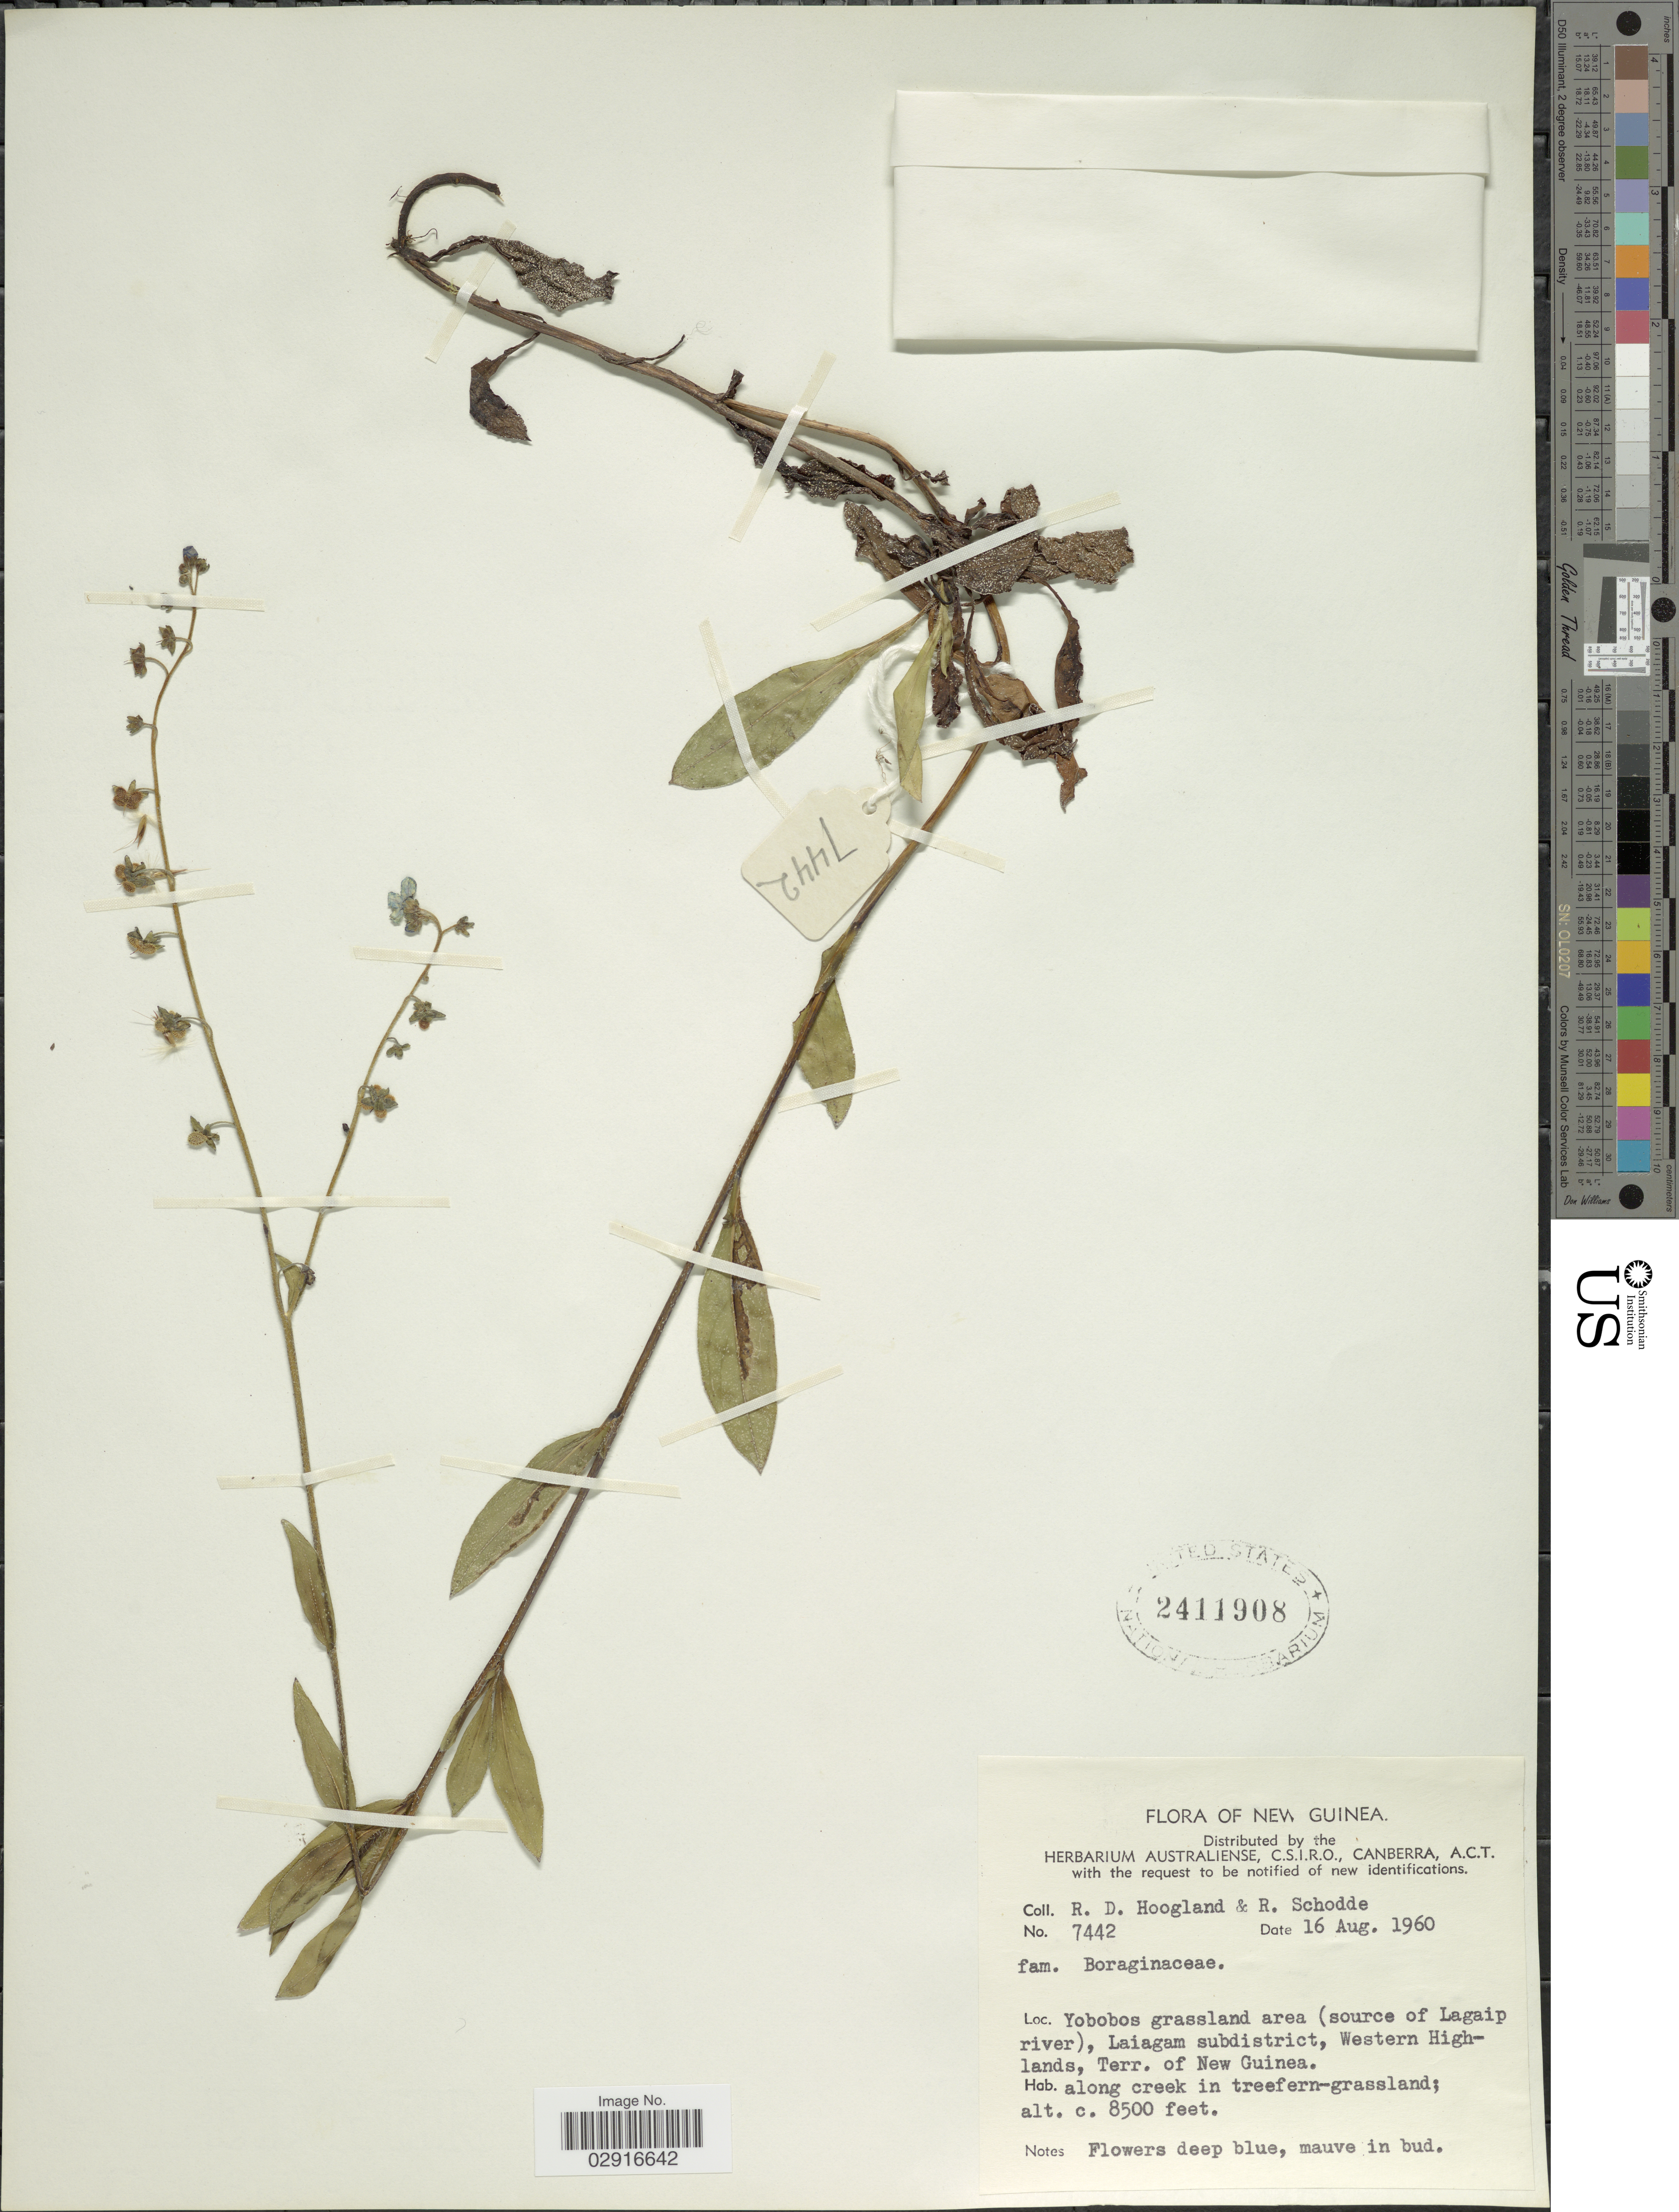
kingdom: Plantae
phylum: Tracheophyta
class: Magnoliopsida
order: Boraginales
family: Boraginaceae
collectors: R. D. Hoogland & R. Schodde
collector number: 7442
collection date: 1960-08-16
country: Papua New Guinea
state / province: Western Highlands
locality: New Guinea. Yobobos grassland area (source of Lagaip river), Laiagam subdistrict, Terr. of New Guinea.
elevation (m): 2591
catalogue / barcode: US 2411908